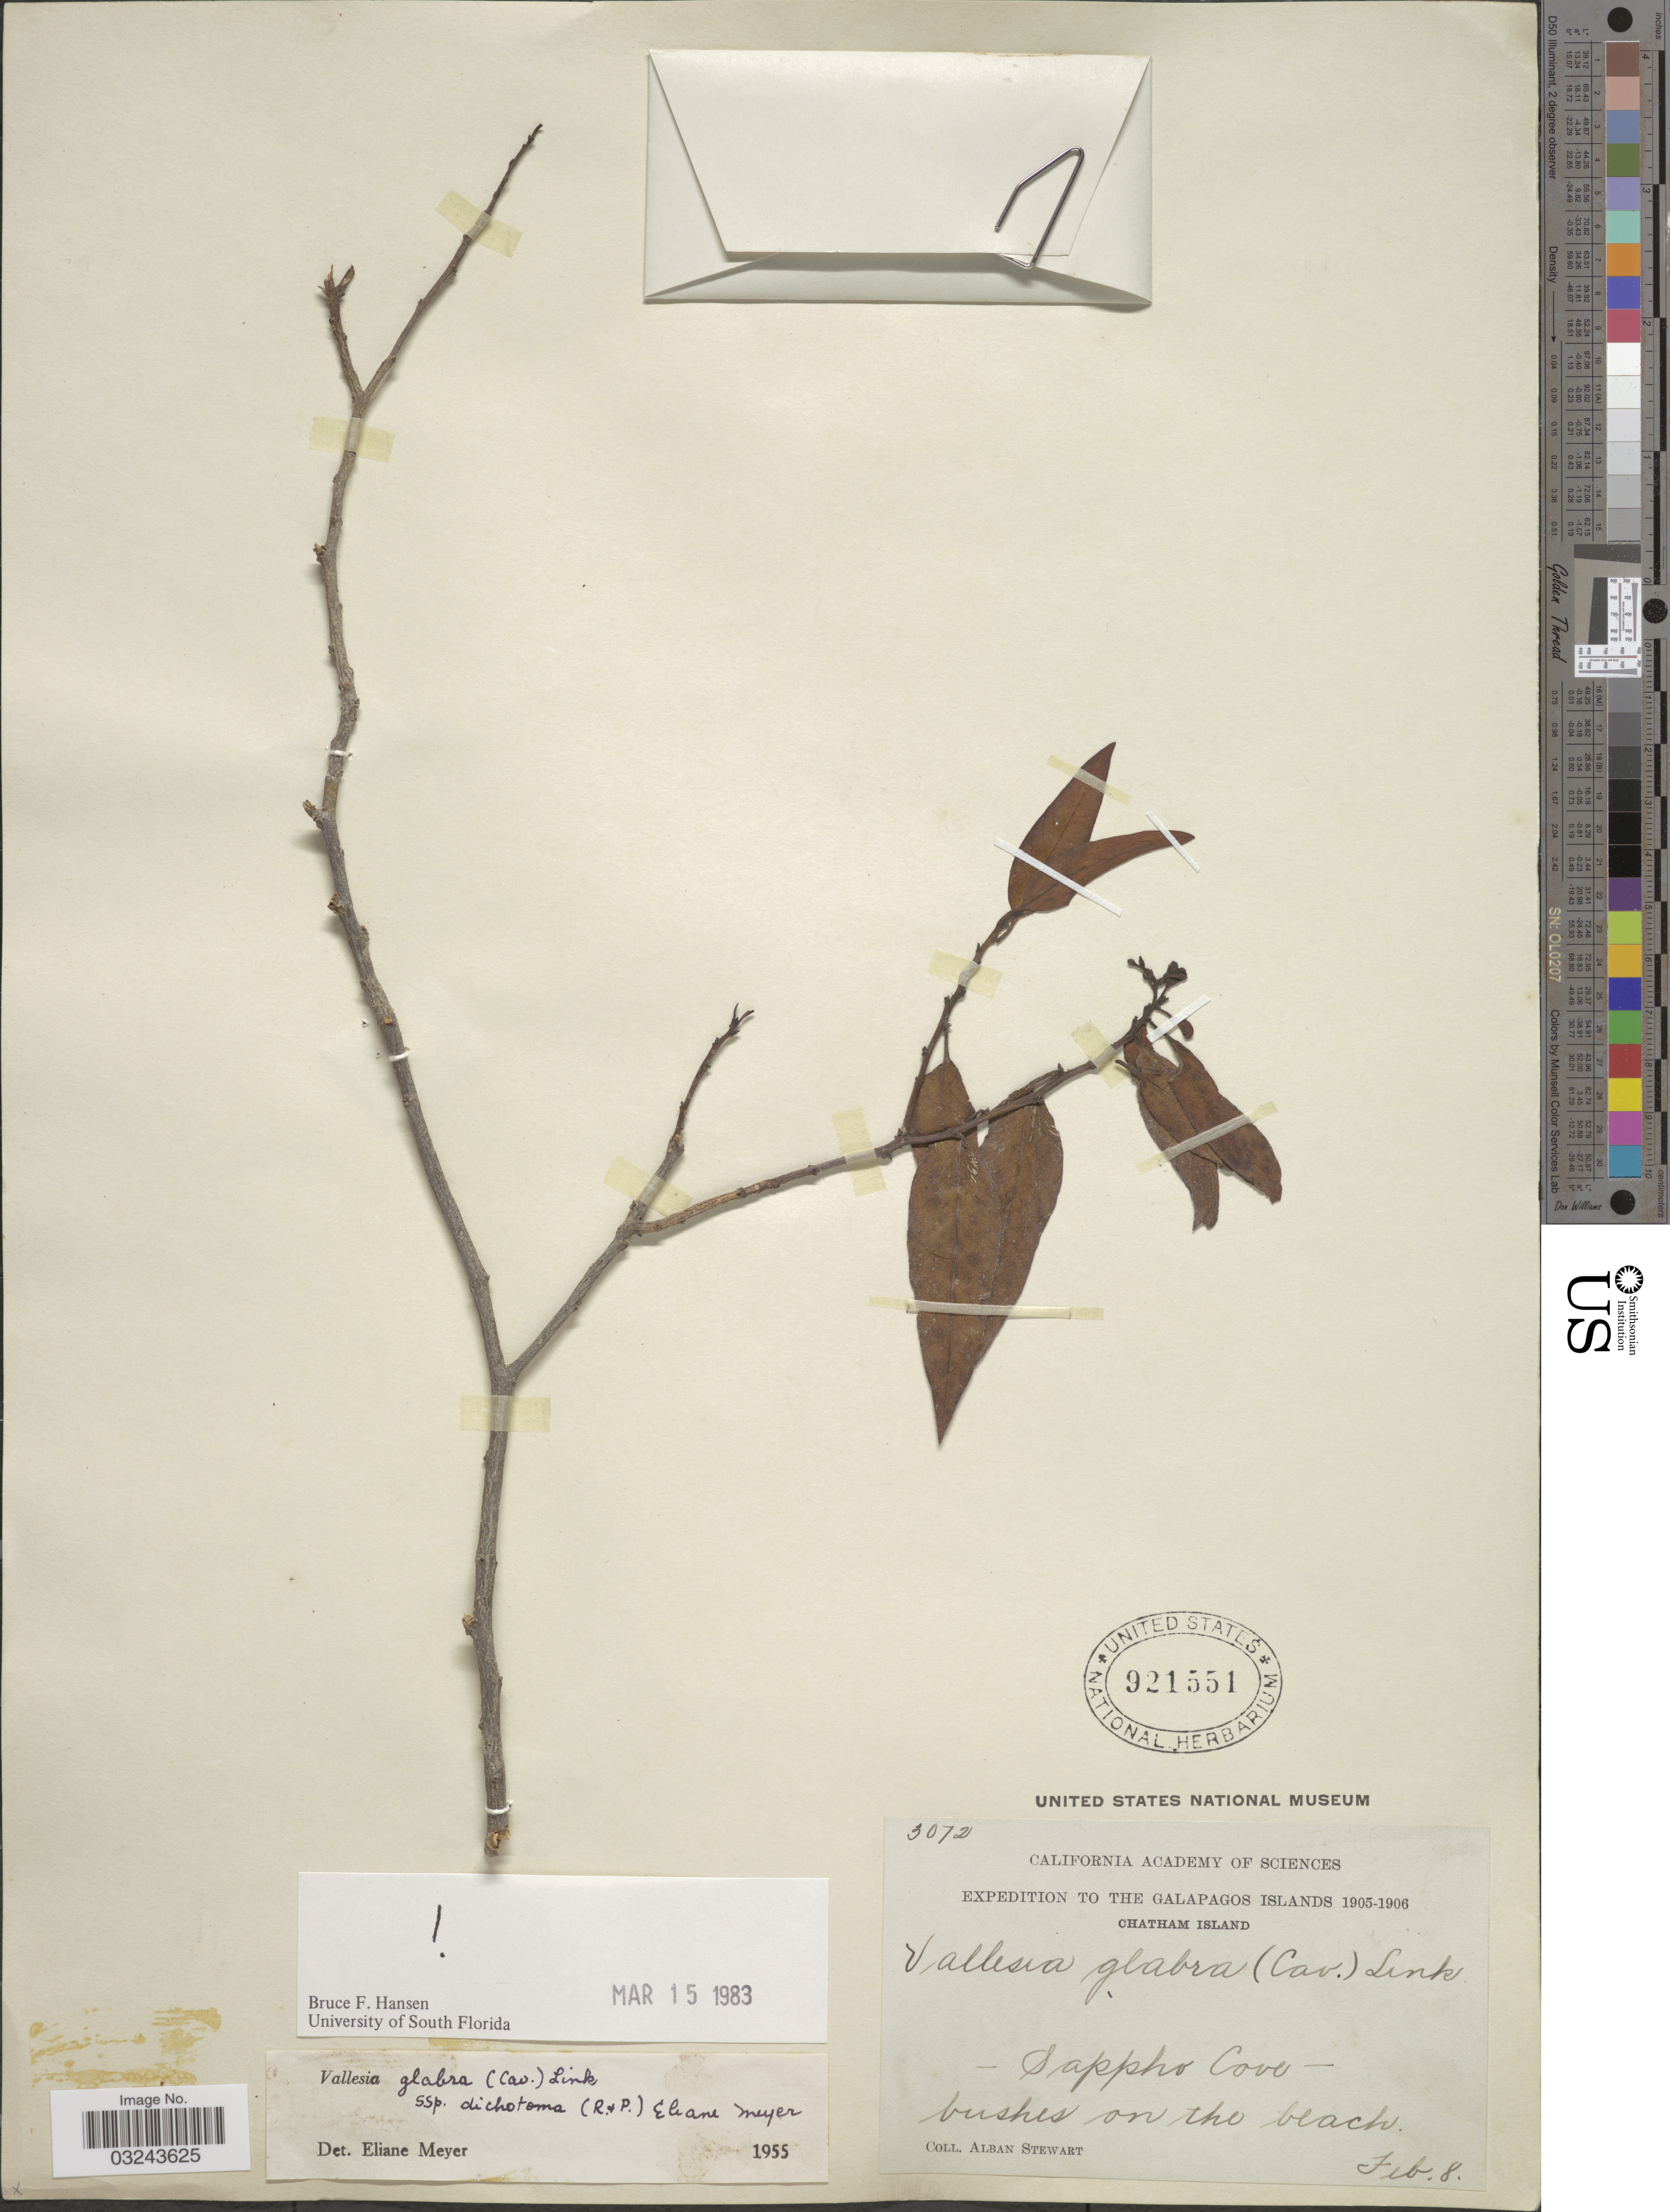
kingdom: Plantae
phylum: Tracheophyta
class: Magnoliopsida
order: Gentianales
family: Apocynaceae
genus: Vallesia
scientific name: Vallesia glabra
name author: (Cav.) Link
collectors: A. Stewart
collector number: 3072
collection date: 1905-02-08/1906-02-08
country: Ecuador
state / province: Colón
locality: Galapagos Islands, Chatham Island, Sappho Cove.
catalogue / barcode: US 921551